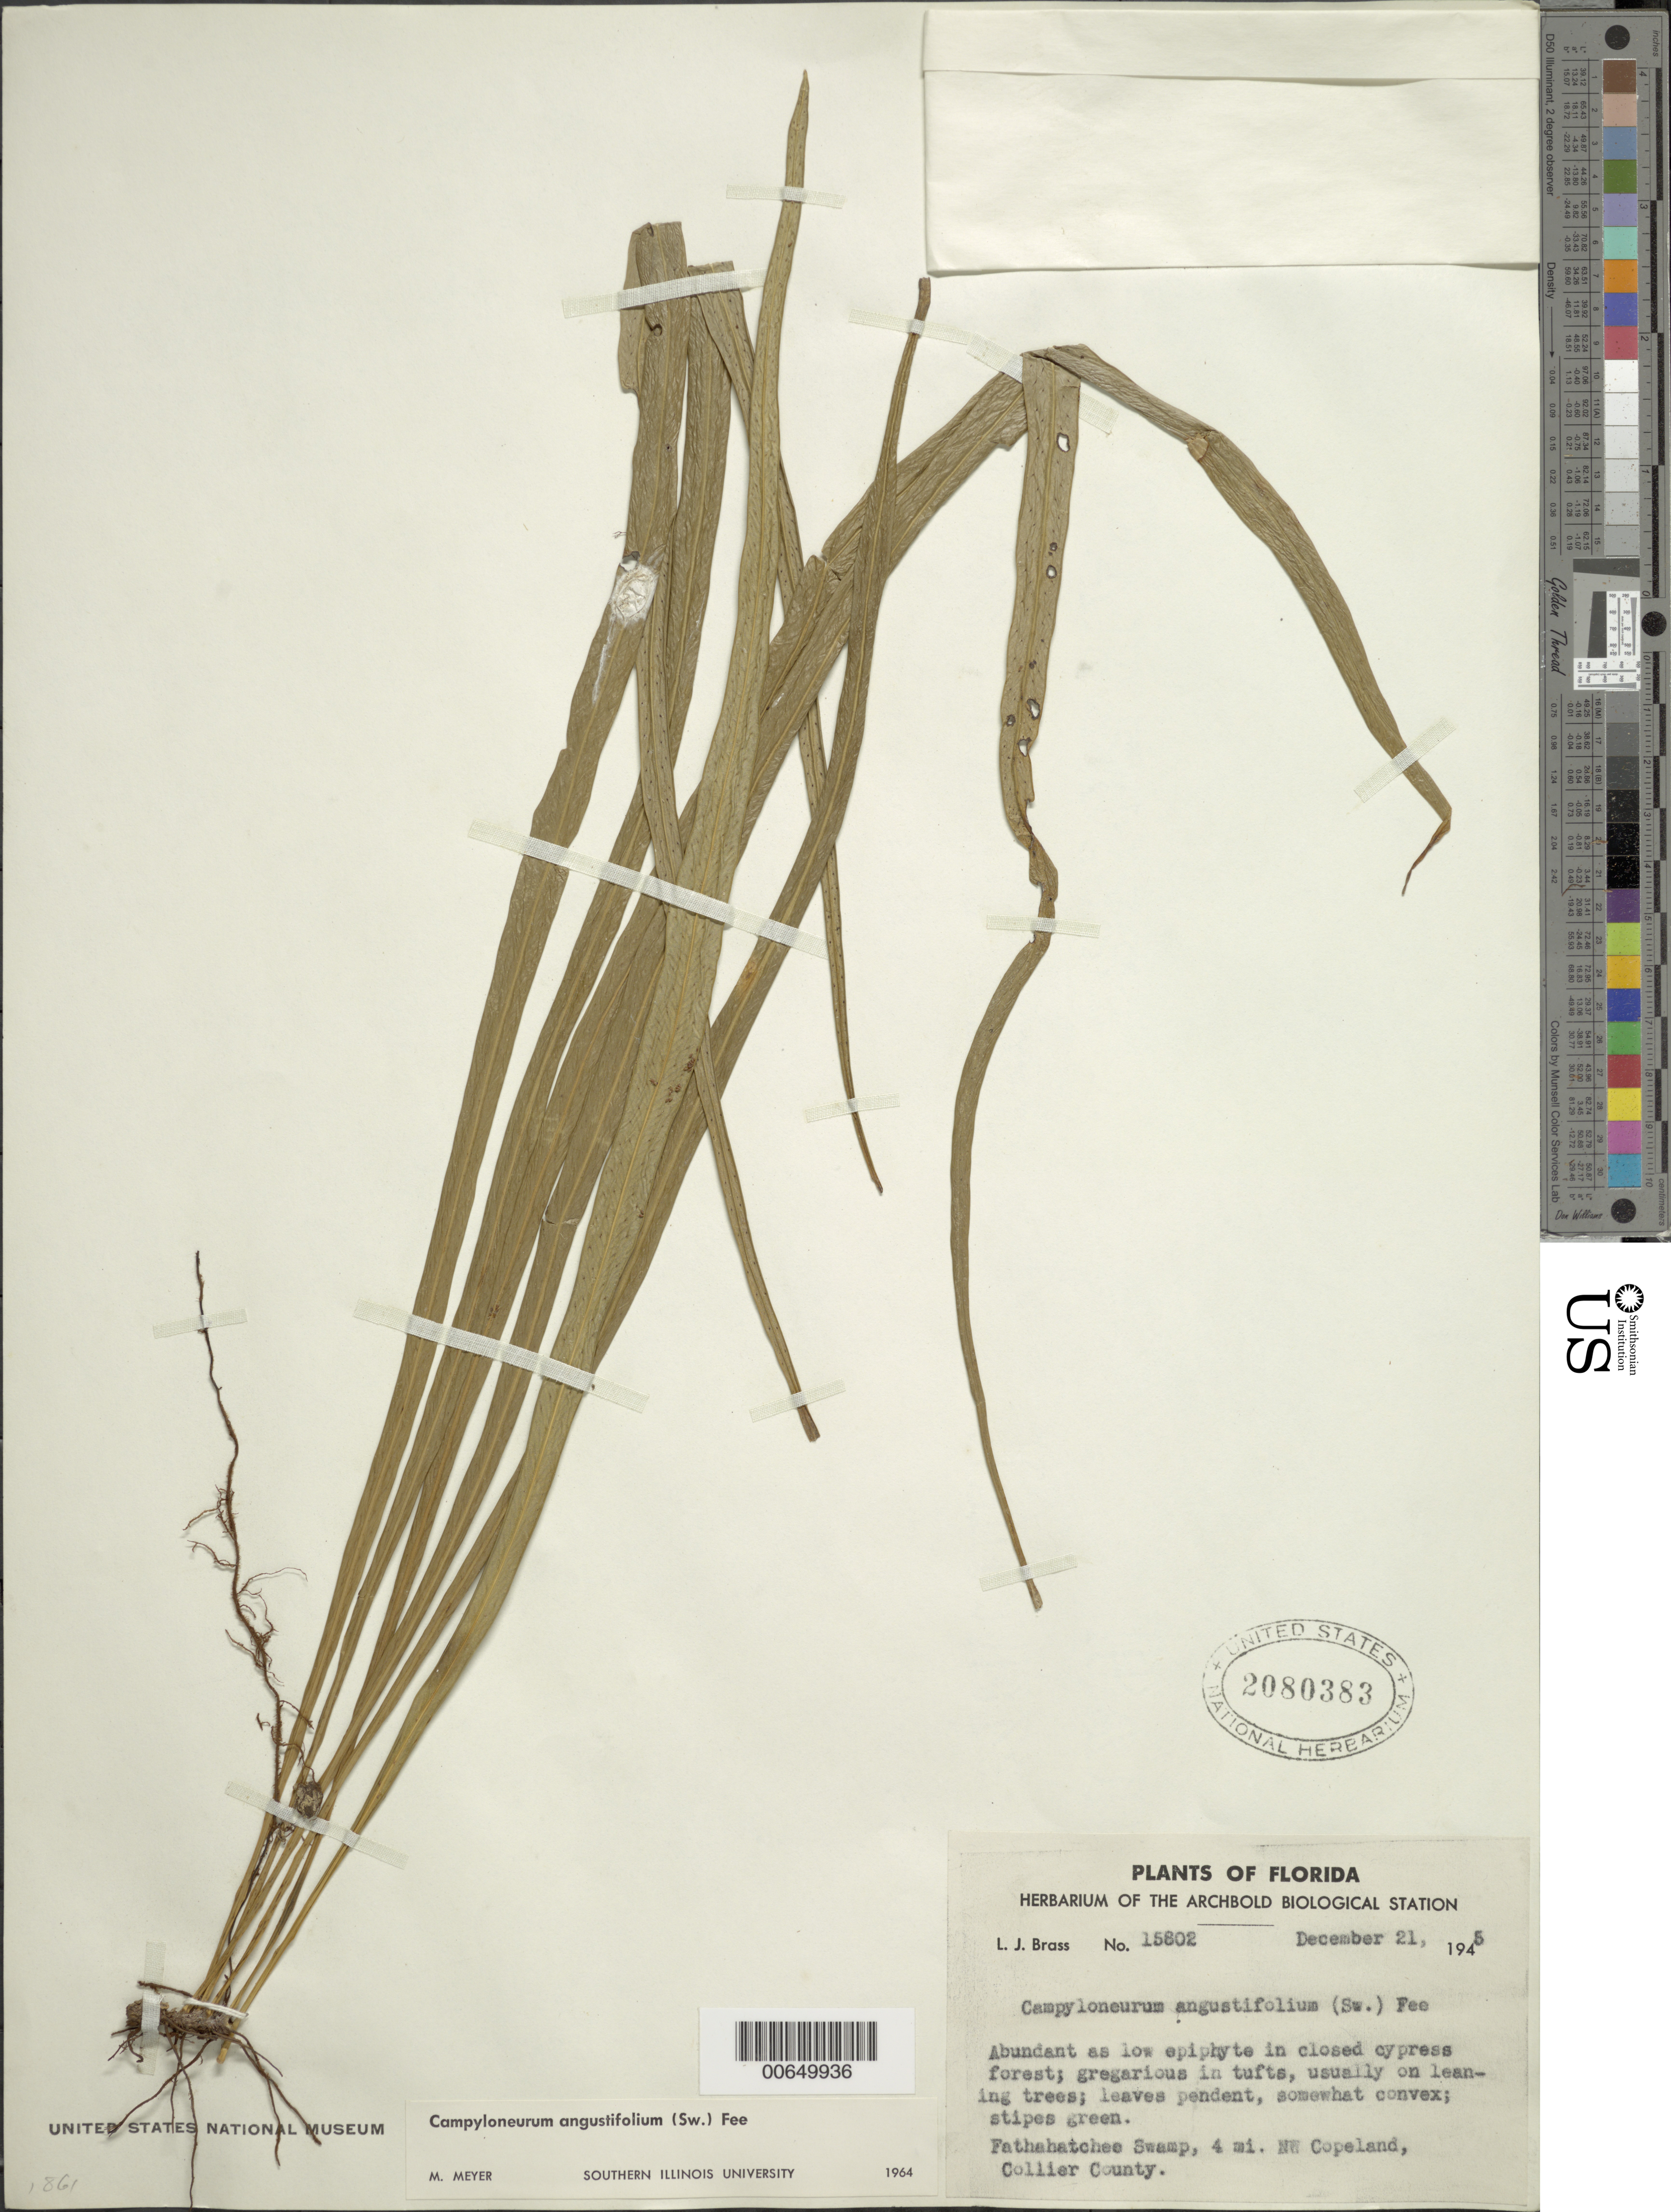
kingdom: Plantae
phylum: Tracheophyta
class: Polypodiopsida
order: Polypodiales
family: Polypodiaceae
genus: Campyloneurum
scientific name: Campyloneurum angustifolium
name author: (Sw.) Fée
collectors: L. J. Brass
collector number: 15802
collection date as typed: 21 Dec 1945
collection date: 1945-12-21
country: United States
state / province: Florida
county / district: Collier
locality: Fathahatchee Swamp, 4 mi NW Copeland.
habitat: In closed cypress forest.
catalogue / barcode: US 2080383